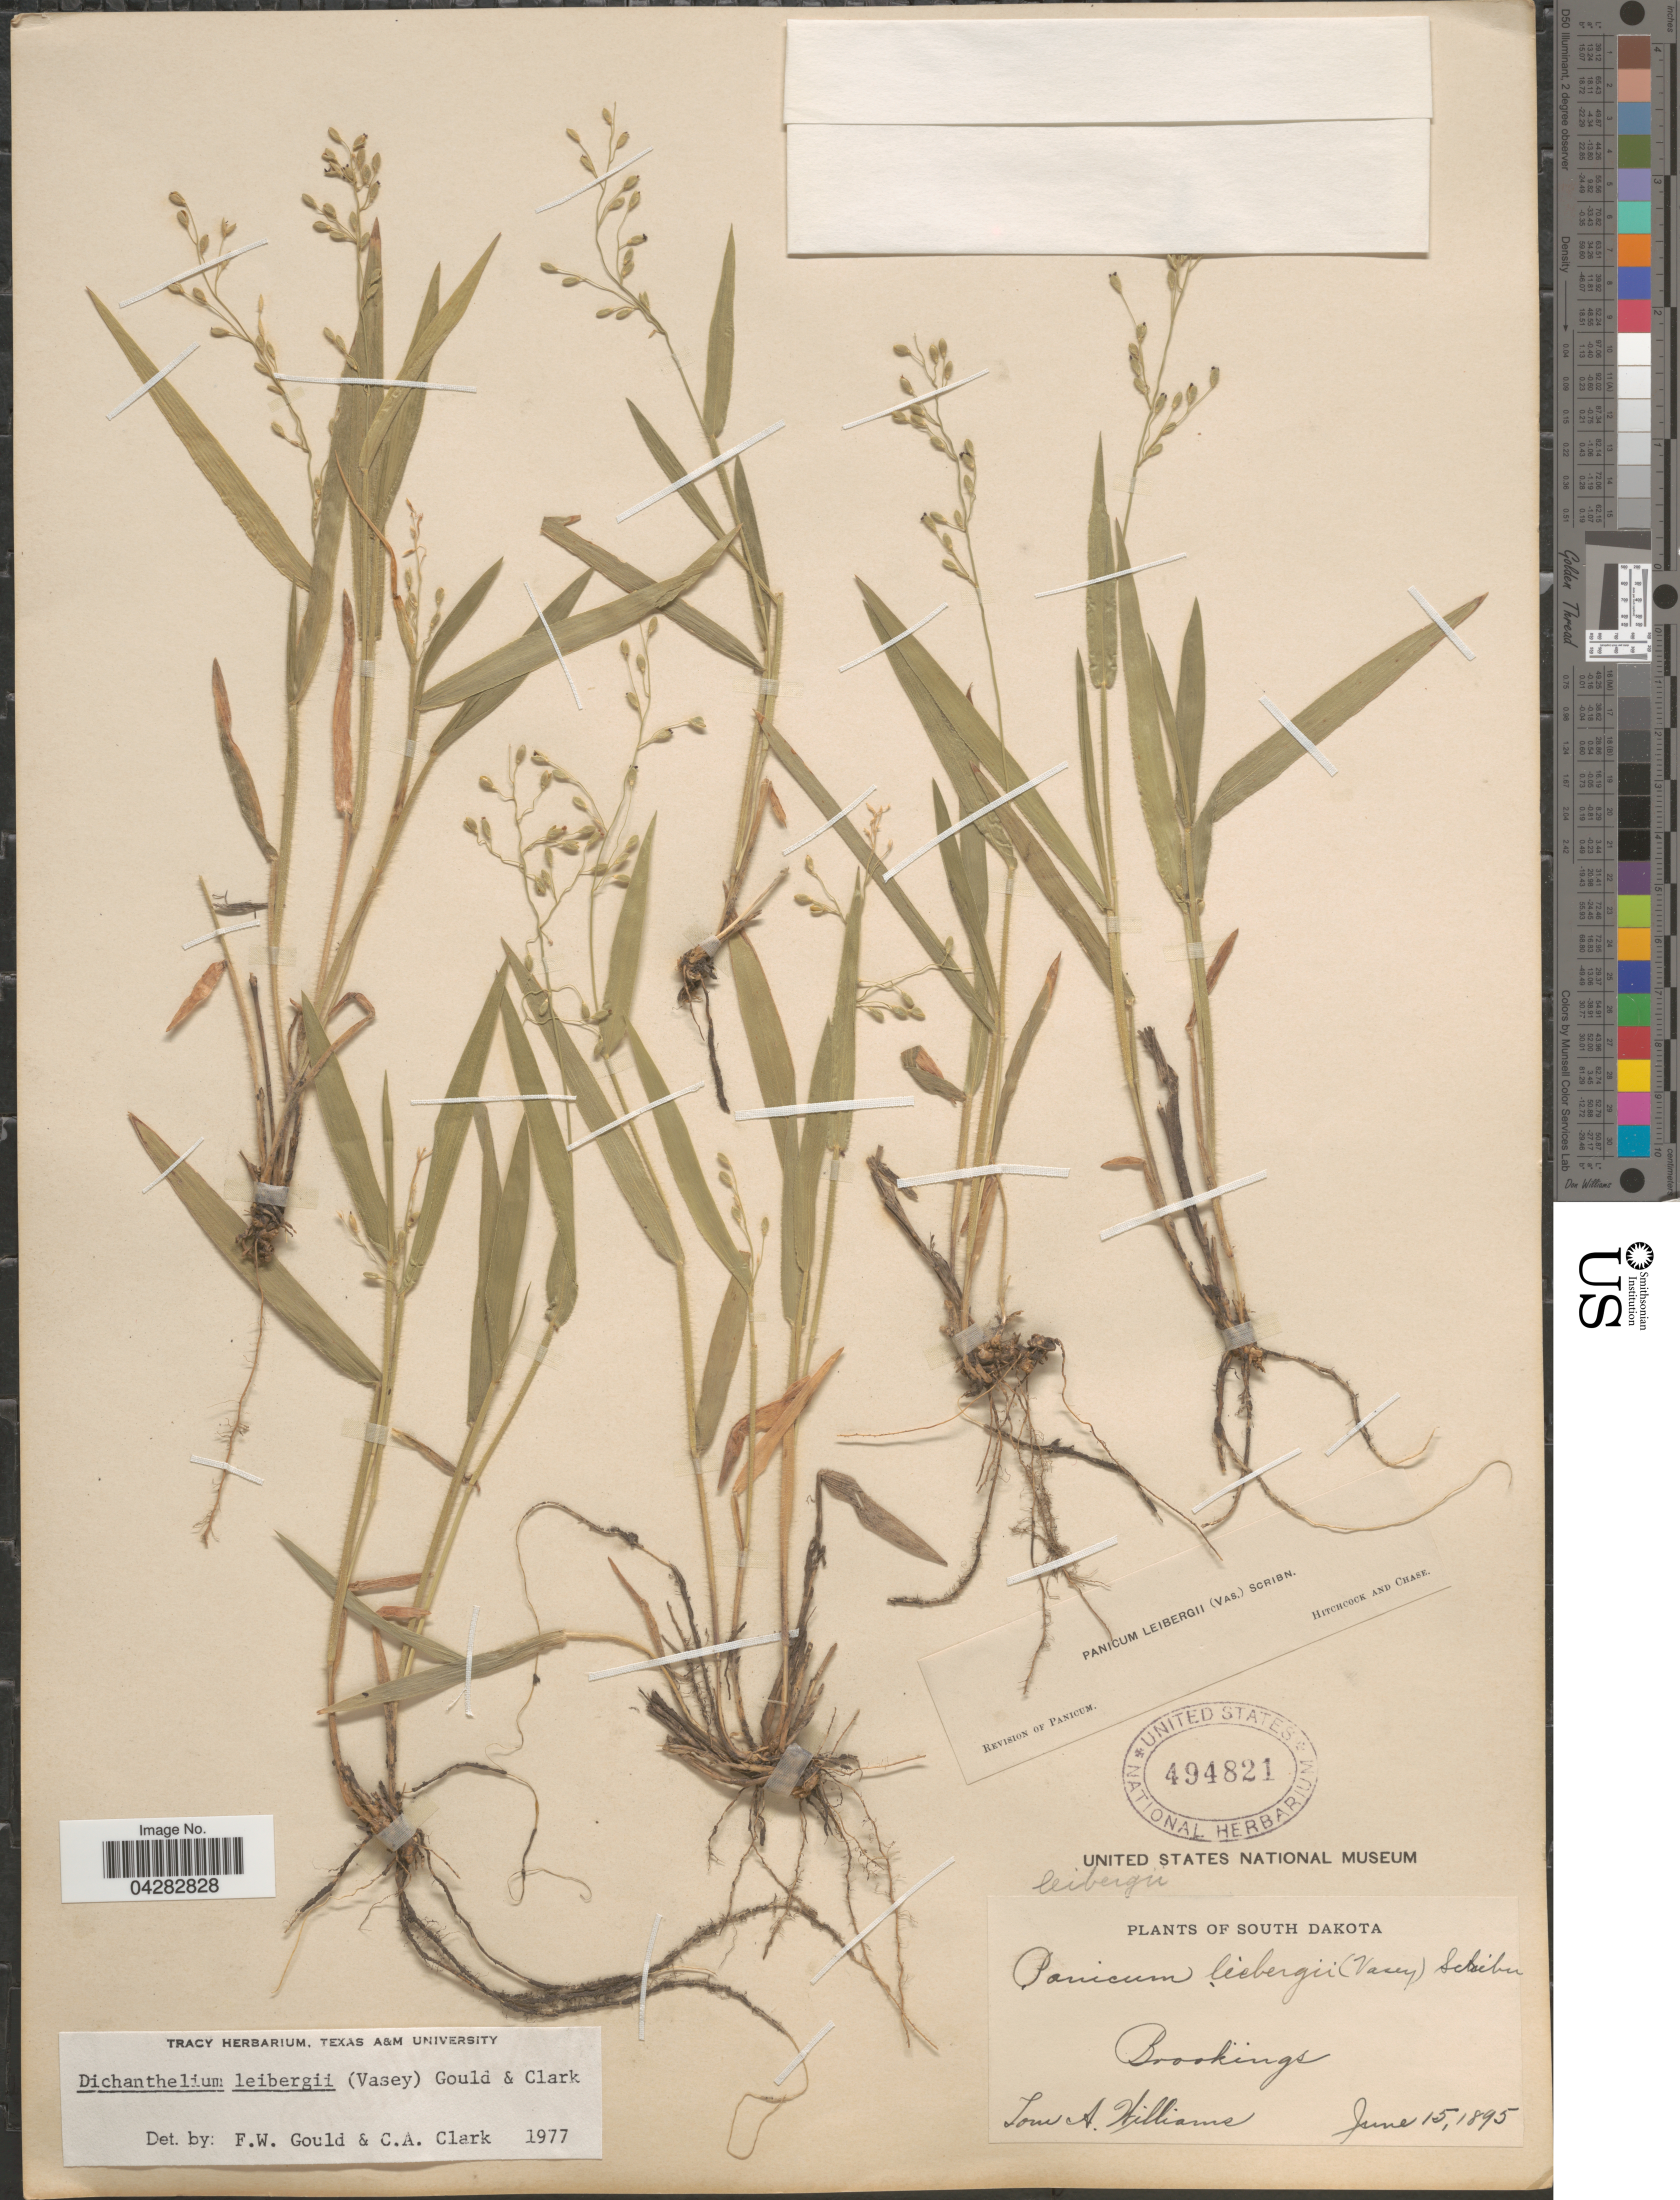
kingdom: Plantae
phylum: Tracheophyta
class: Liliopsida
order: Poales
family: Poaceae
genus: Dichanthelium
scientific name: Dichanthelium leibergii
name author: (Vasey) Gould & C.A. Clark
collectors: T. Williams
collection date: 1895-06-15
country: United States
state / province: South Dakota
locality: Brookings.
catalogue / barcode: US 494821